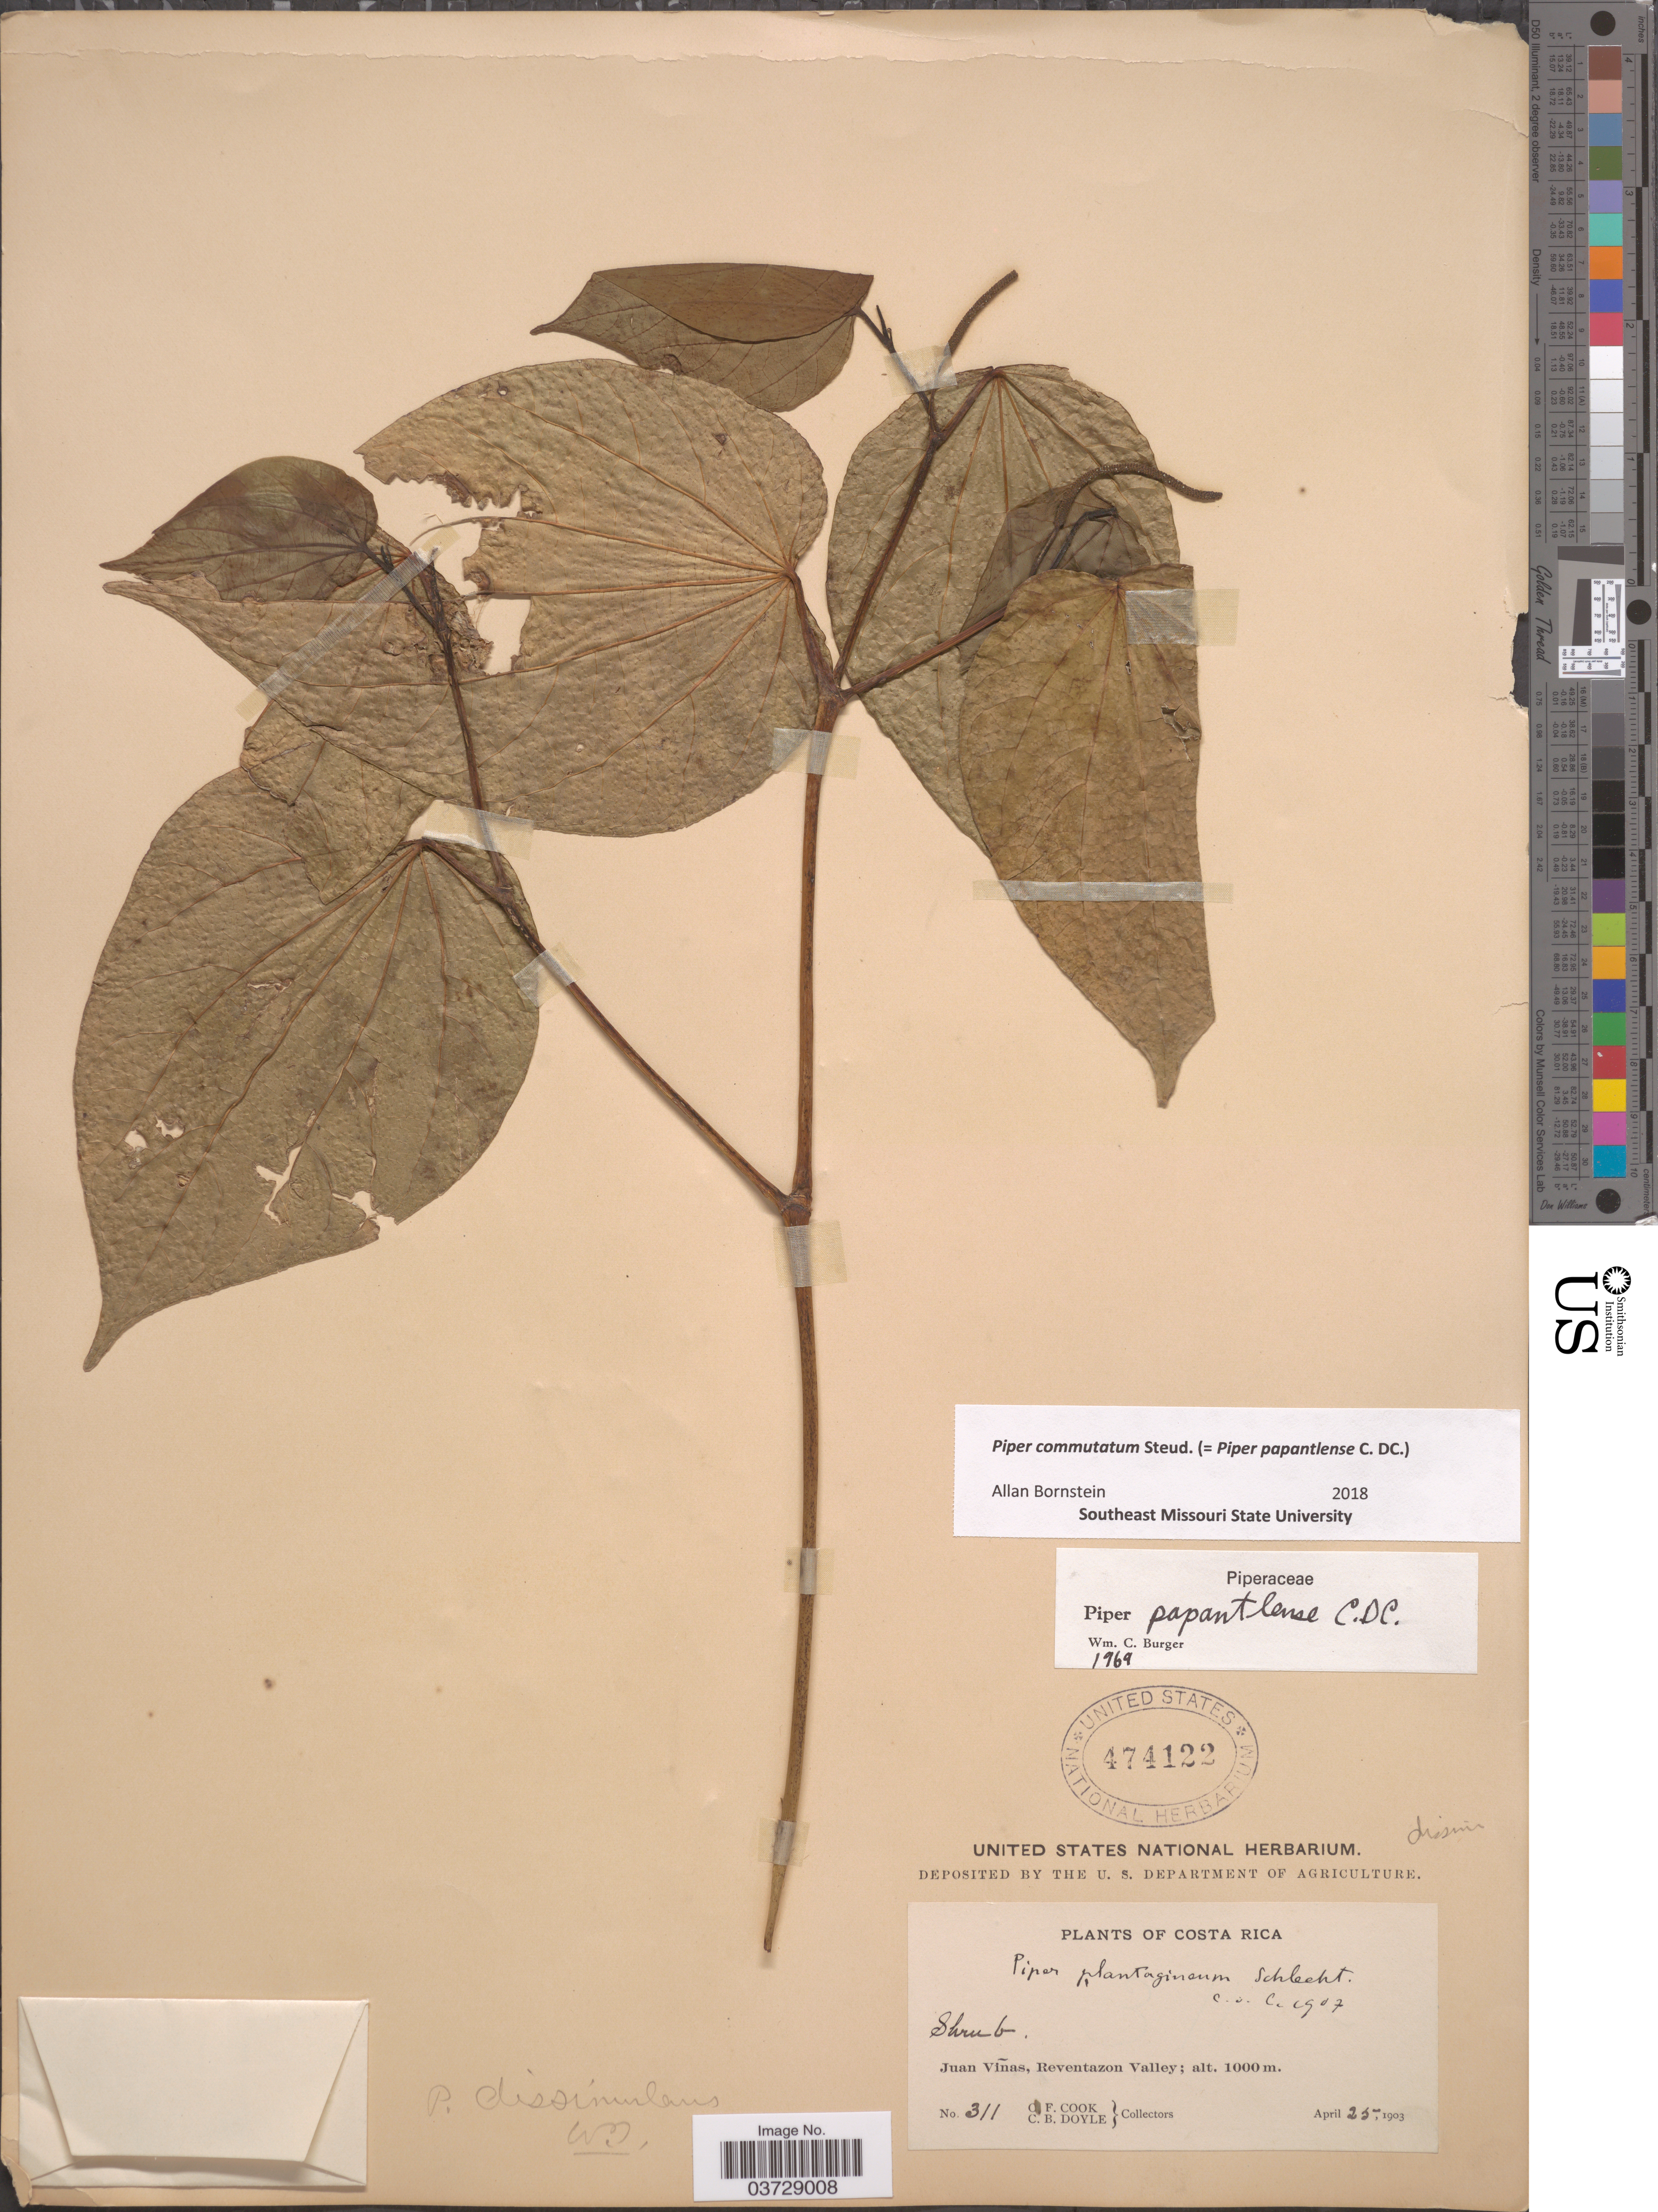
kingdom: Plantae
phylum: Tracheophyta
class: Magnoliopsida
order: Piperales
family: Piperaceae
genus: Piper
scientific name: Piper commutatum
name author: Steud.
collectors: O. F. Cook & C. Doyle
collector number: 311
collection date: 1903-04-25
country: Costa Rica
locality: Juan Viñas, Reventazon Valley.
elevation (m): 1000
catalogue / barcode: US 474122